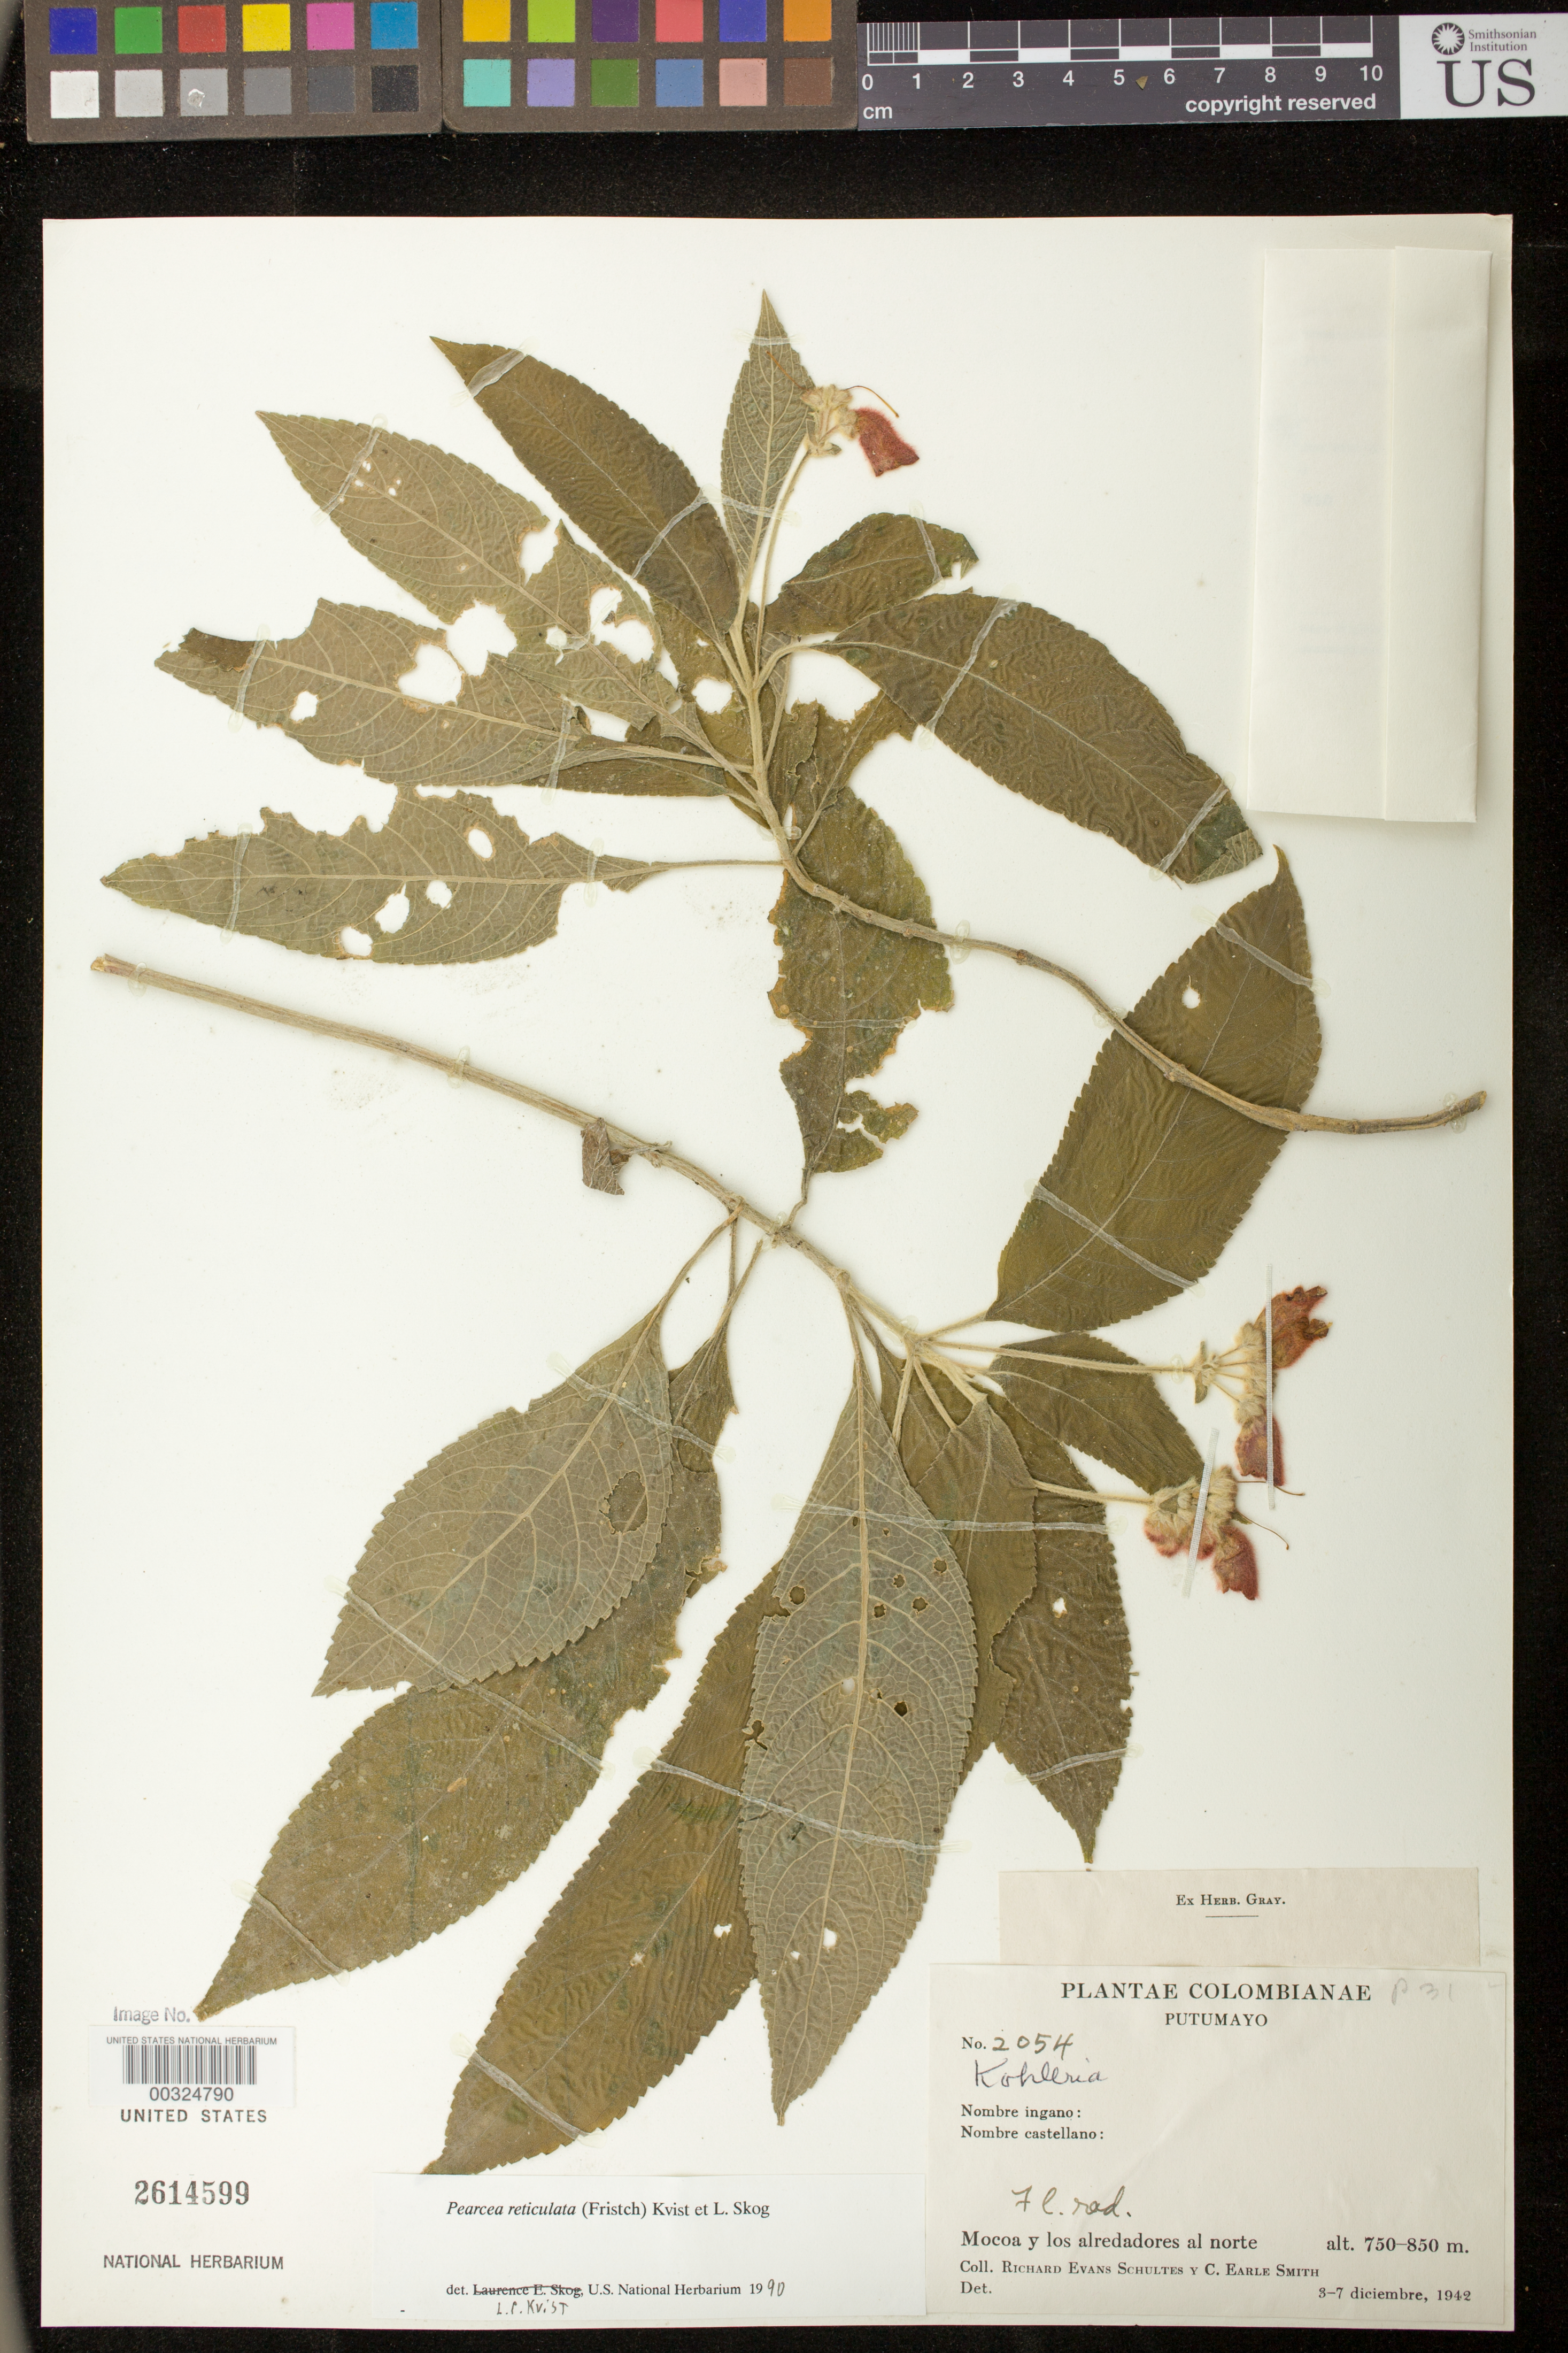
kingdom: Plantae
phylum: Tracheophyta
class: Magnoliopsida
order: Lamiales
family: Gesneriaceae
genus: Pearcea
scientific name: Pearcea reticulata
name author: (Fritsch) L.P. Kvist & L.E. Skog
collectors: R. E. Schultes & C. E. Smith Jr.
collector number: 2054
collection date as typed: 3-7 Dec 1942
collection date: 1942-12-03/1942-12-07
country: Colombia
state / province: Putumayo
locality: Mocoa y los alredadores al norte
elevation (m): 750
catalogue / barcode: US 2614599